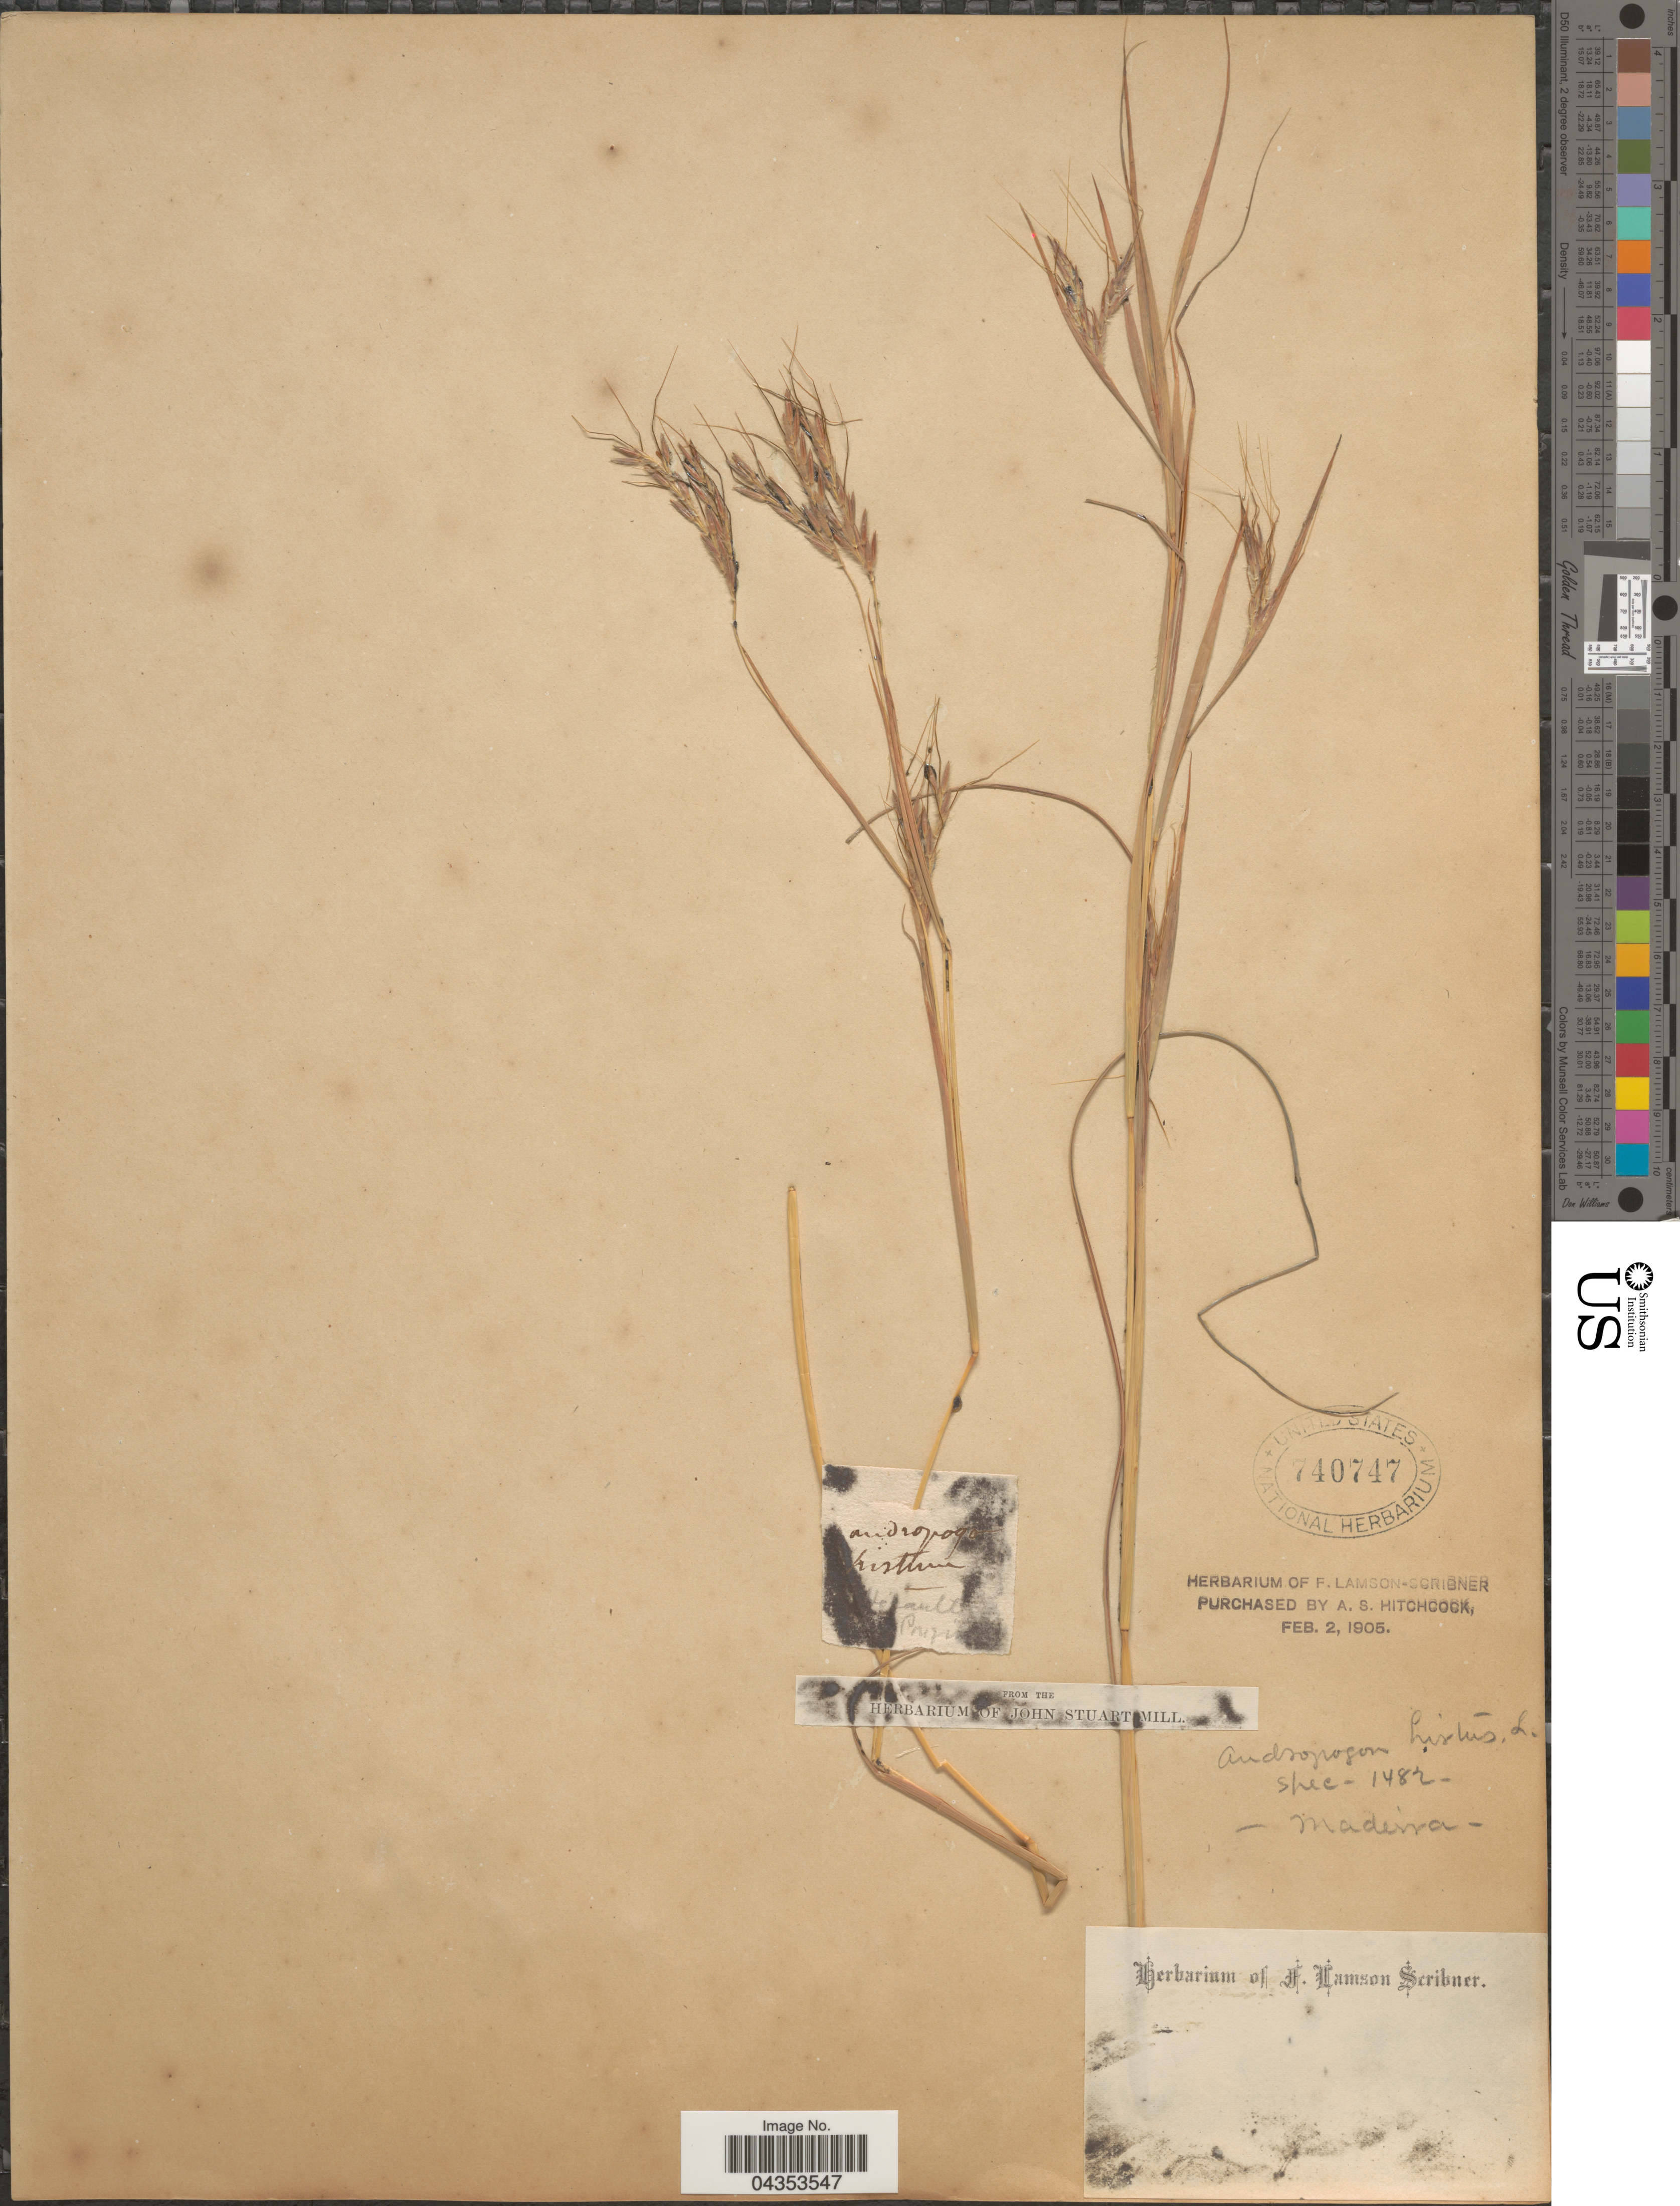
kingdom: Plantae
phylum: Tracheophyta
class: Liliopsida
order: Poales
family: Poaceae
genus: Hyparrhenia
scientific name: Hyparrhenia hirta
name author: (L.) Stapf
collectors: ex herb. F. Lamson Scribner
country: Portugal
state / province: Madeira (Aut. Reg.)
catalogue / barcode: US 740747